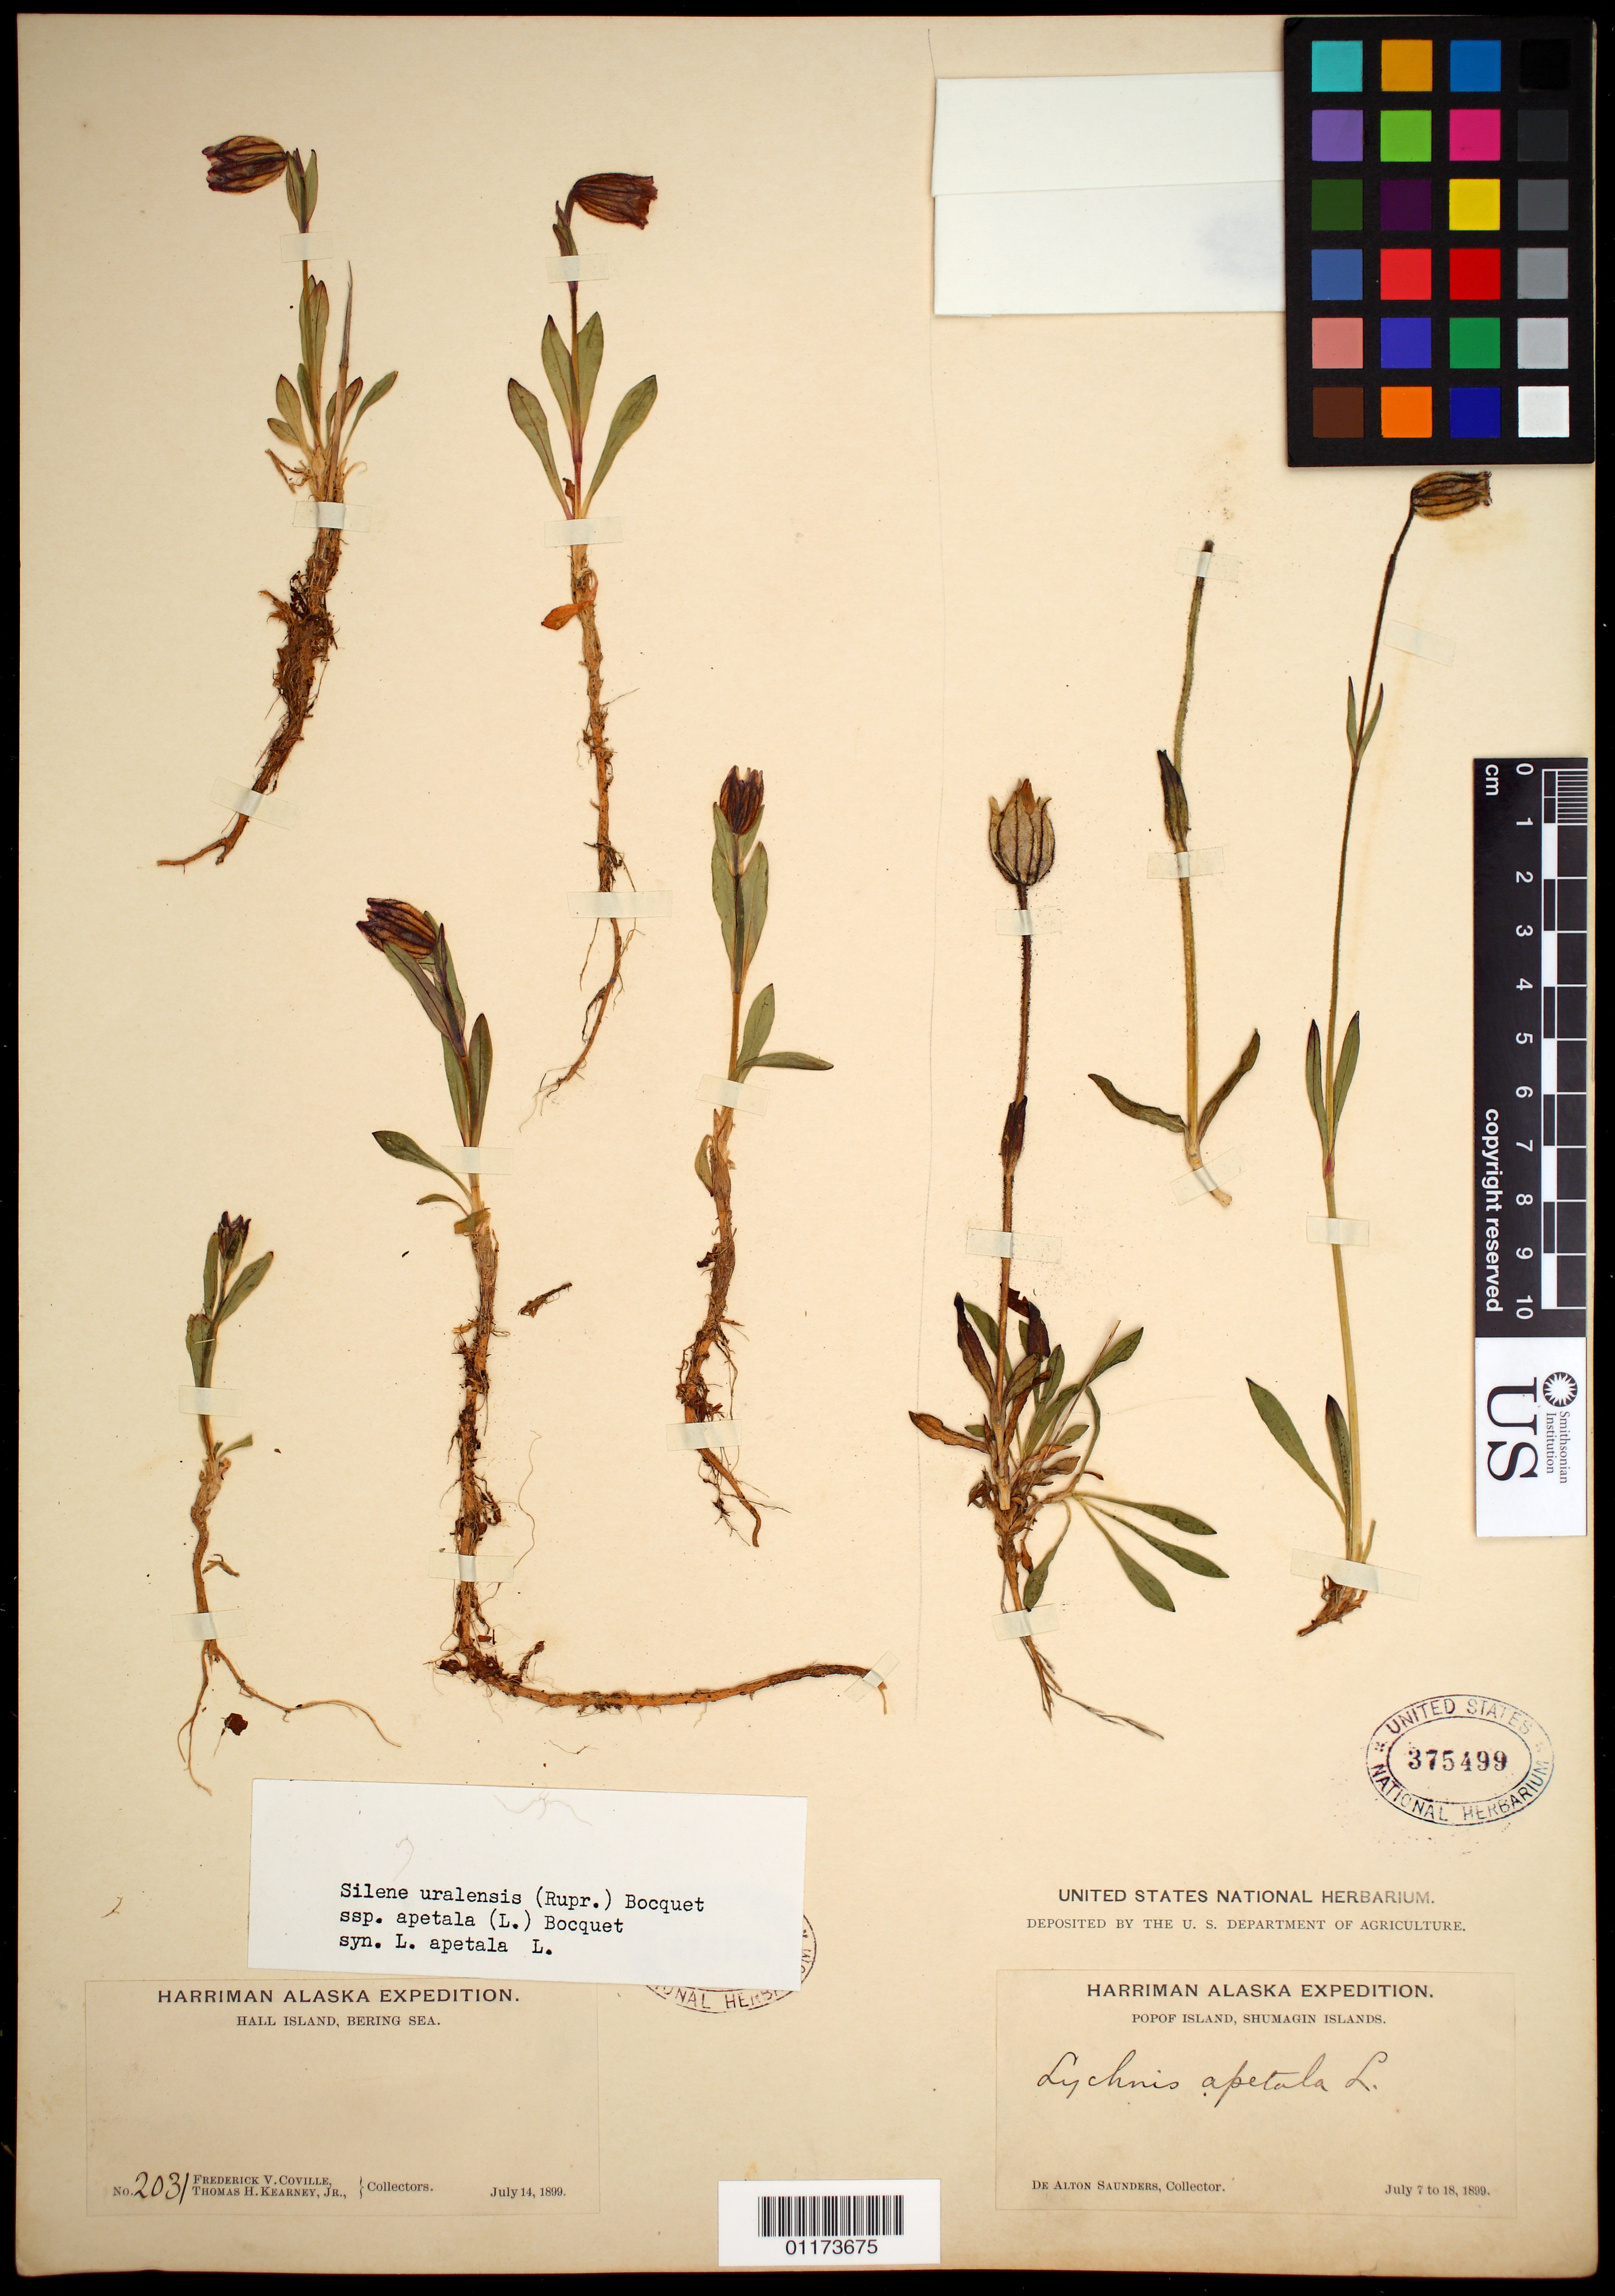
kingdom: Plantae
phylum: Tracheophyta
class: Magnoliopsida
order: Caryophyllales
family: Caryophyllaceae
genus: Silene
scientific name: Silene uralensis subsp. apetala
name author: (L.) Bocquet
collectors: F. V. Coville & T. H. Kearney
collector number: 2031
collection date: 1899-07-14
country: United States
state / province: Alaska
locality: Hall Island, Bering Sea.